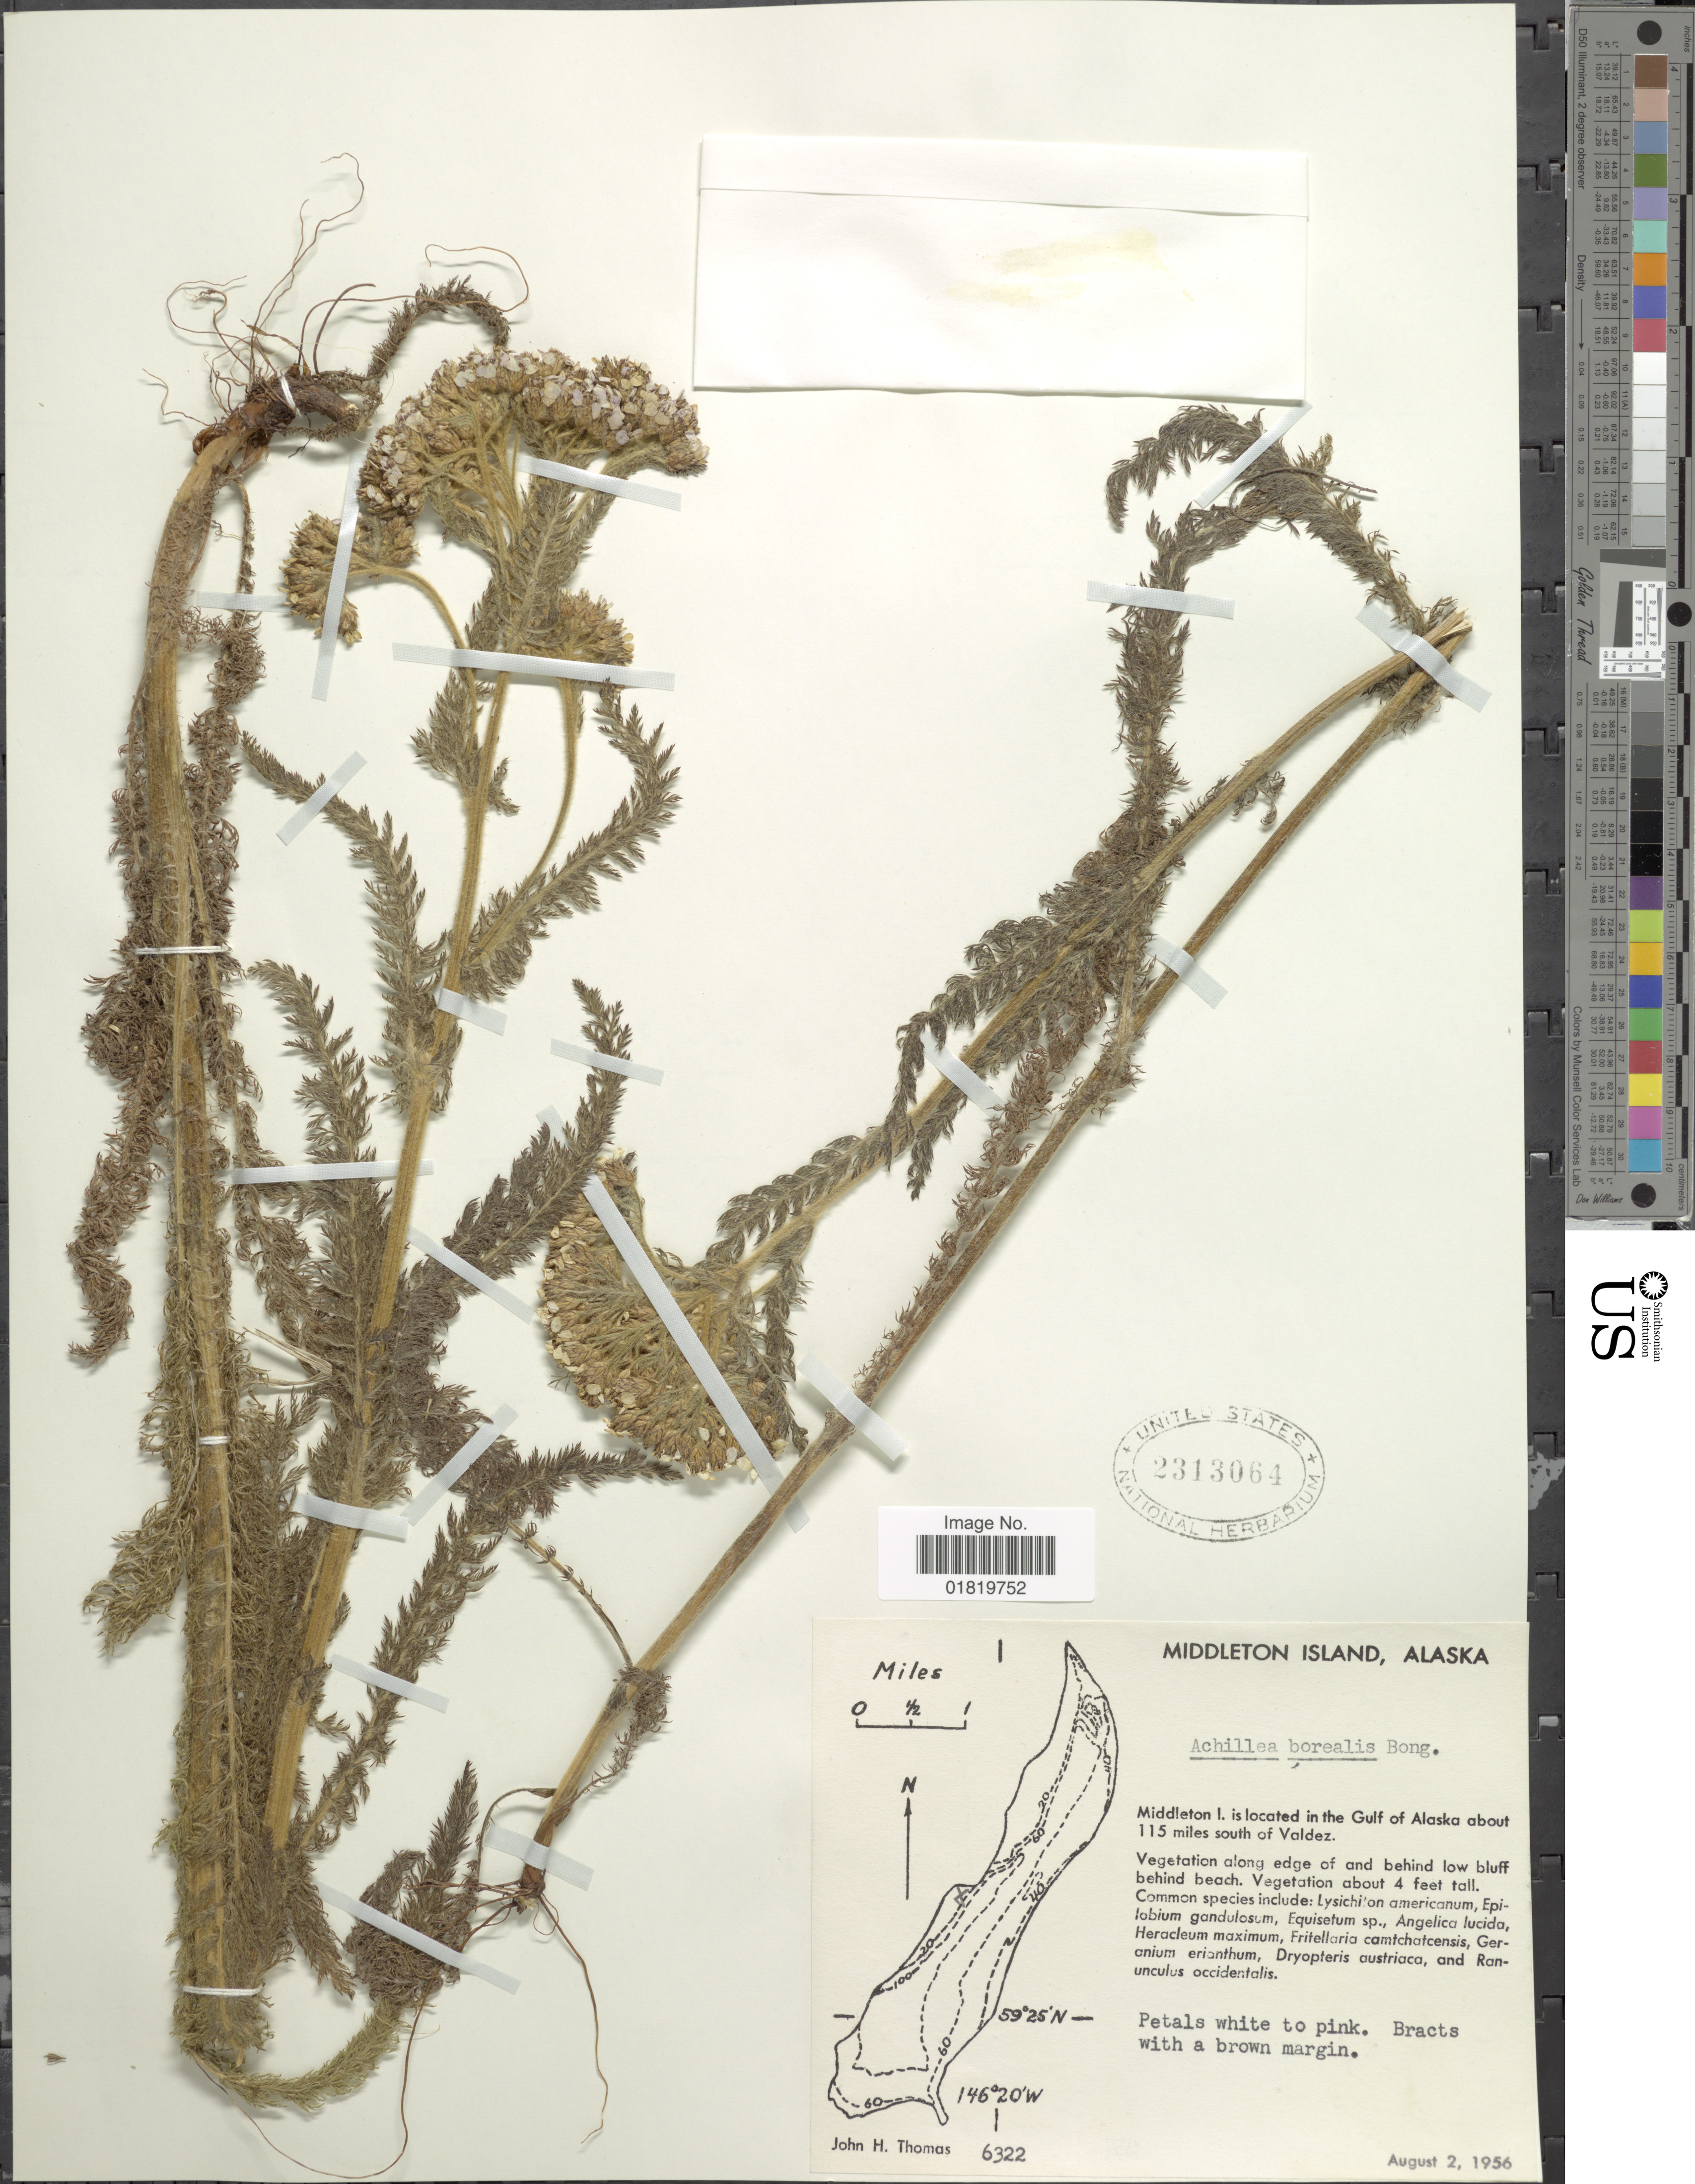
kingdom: Plantae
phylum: Tracheophyta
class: Magnoliopsida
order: Asterales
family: Asteraceae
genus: Achillea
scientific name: Achillea borealis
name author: Bong.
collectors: J. H. Thomas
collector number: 6322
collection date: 1956-08-02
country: United States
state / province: Alaska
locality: Middleton Island, in the Gulf of Alaska about 115 miles south of Valdez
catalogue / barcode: US 2313064